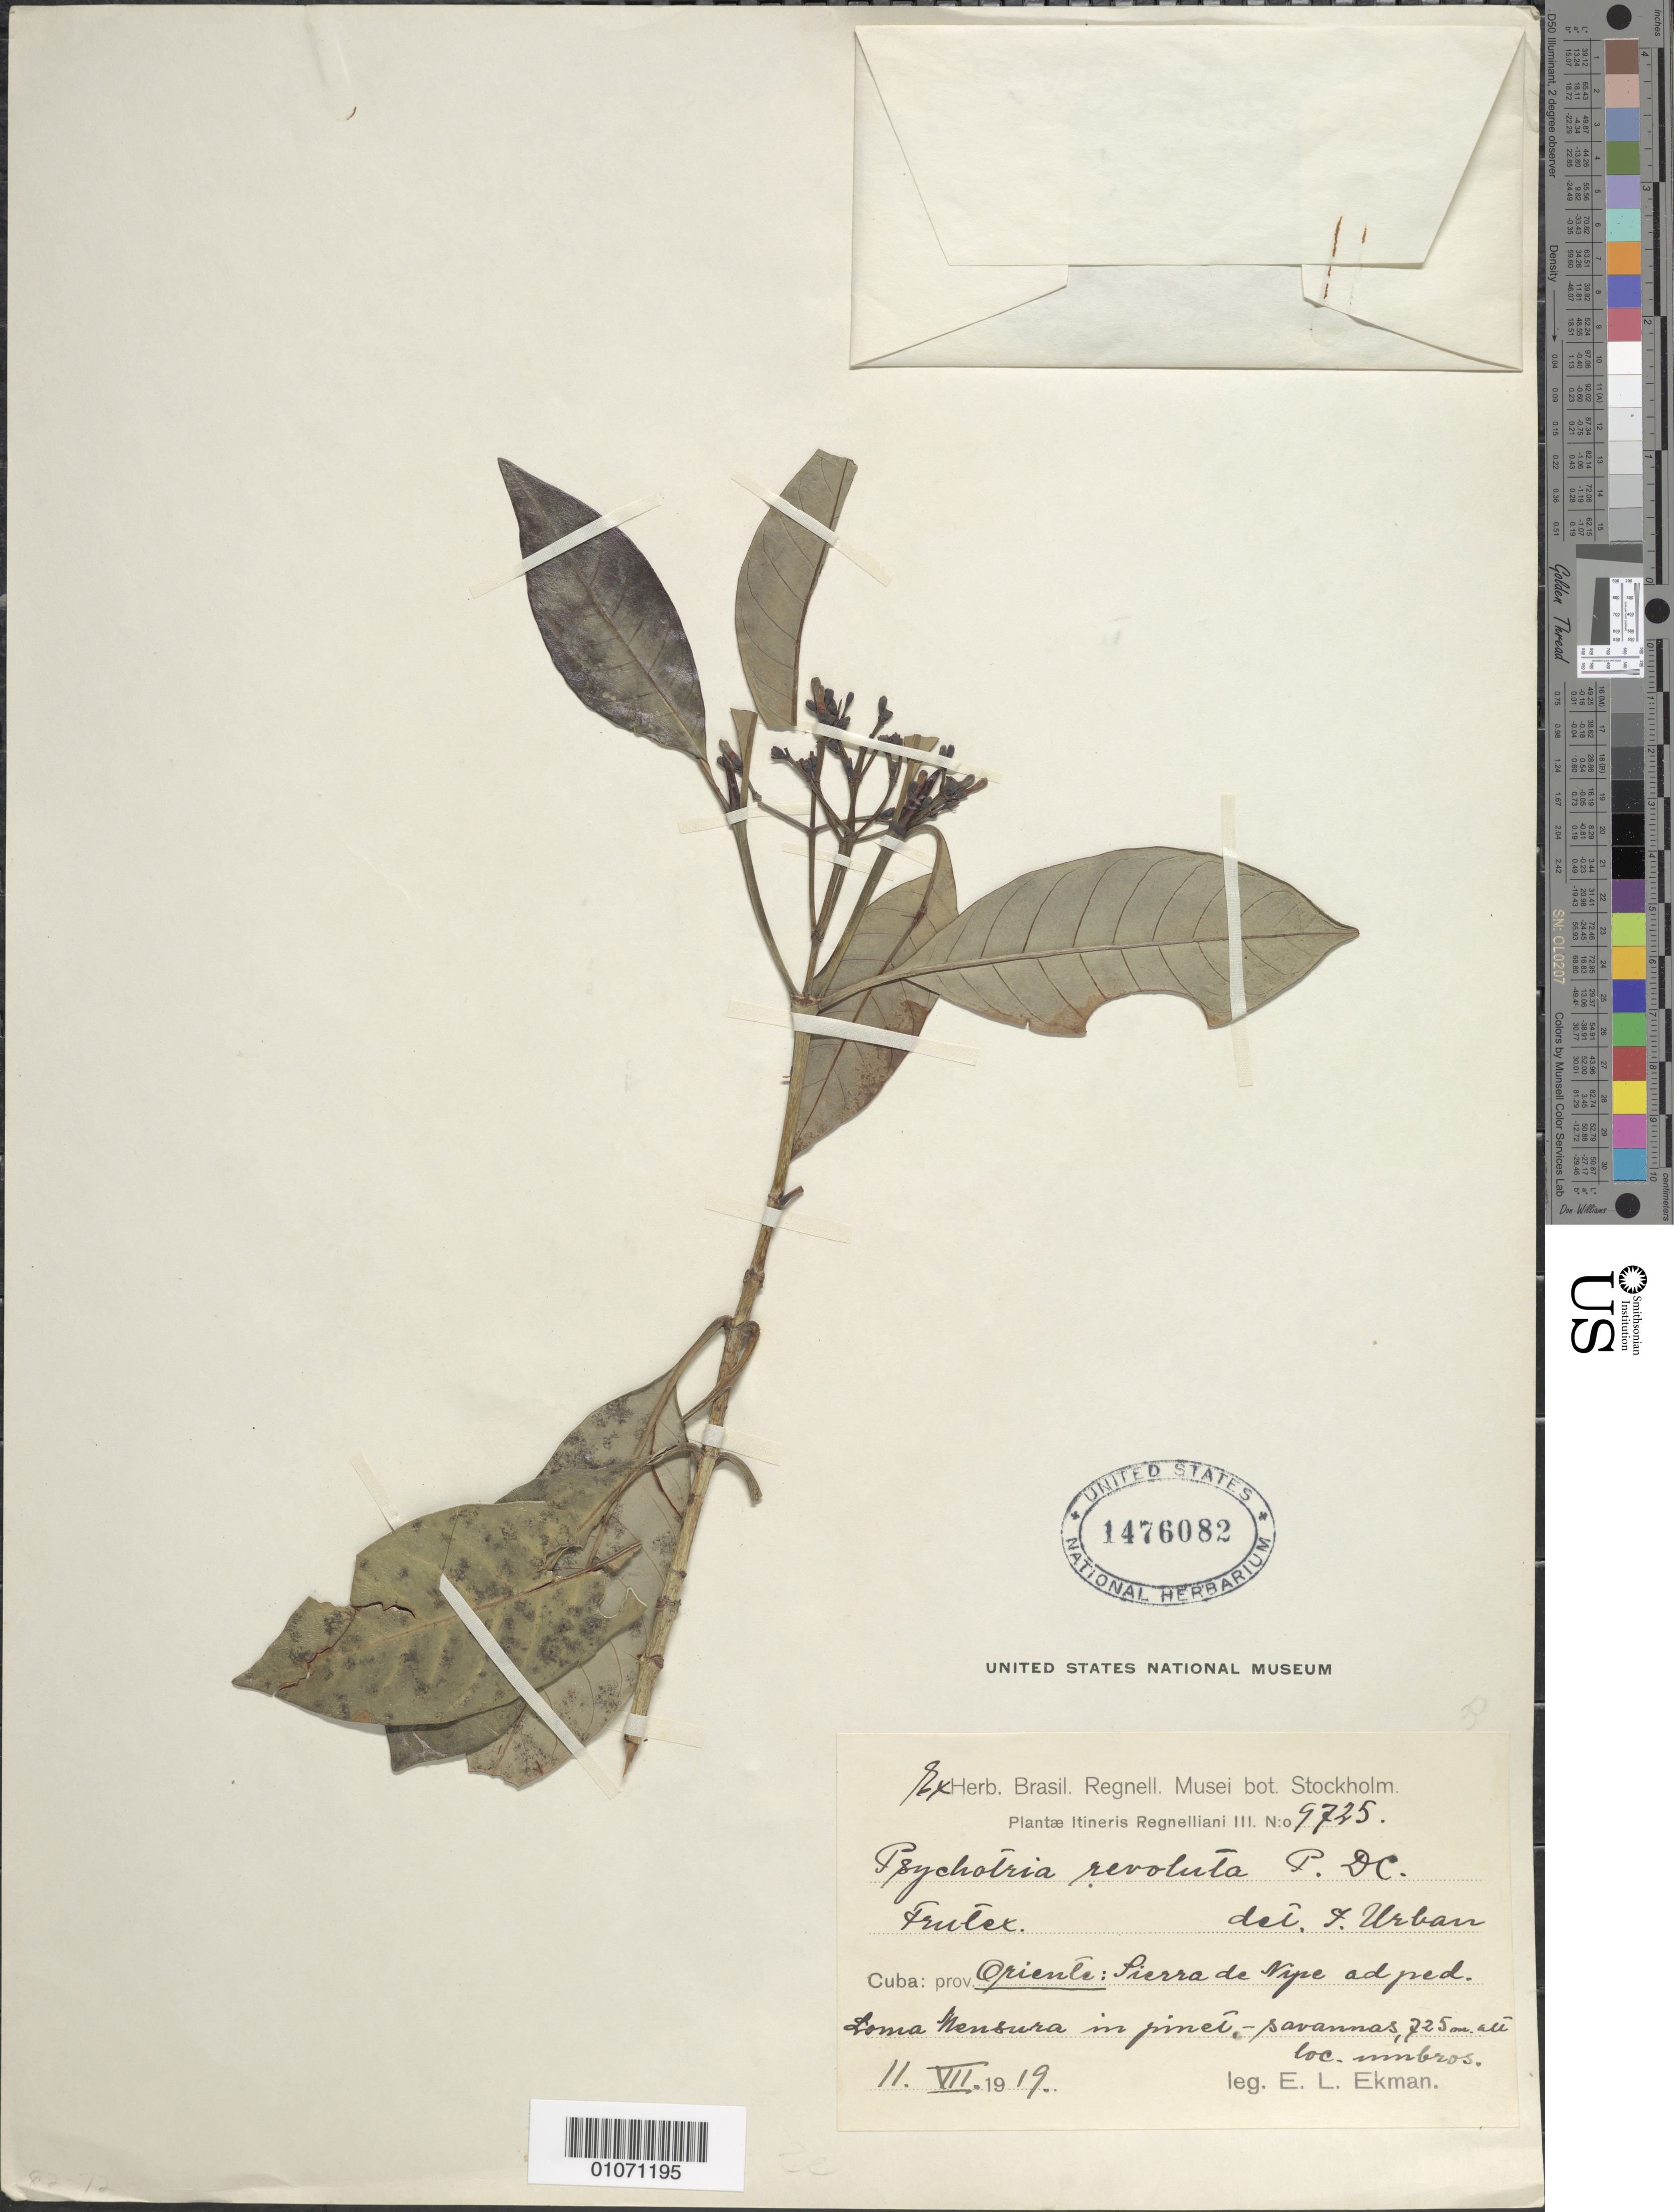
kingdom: Plantae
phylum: Tracheophyta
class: Magnoliopsida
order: Gentianales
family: Rubiaceae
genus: Psychotria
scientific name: Psychotria revoluta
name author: DC.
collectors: E. L. Ekman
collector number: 9725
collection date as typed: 11 Jul 1919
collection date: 1919-07-11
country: Cuba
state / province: Holguín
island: Cuba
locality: Sierra de Nipe ad ped Loma Mensura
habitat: In pines-savannas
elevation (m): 725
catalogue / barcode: US 1476082